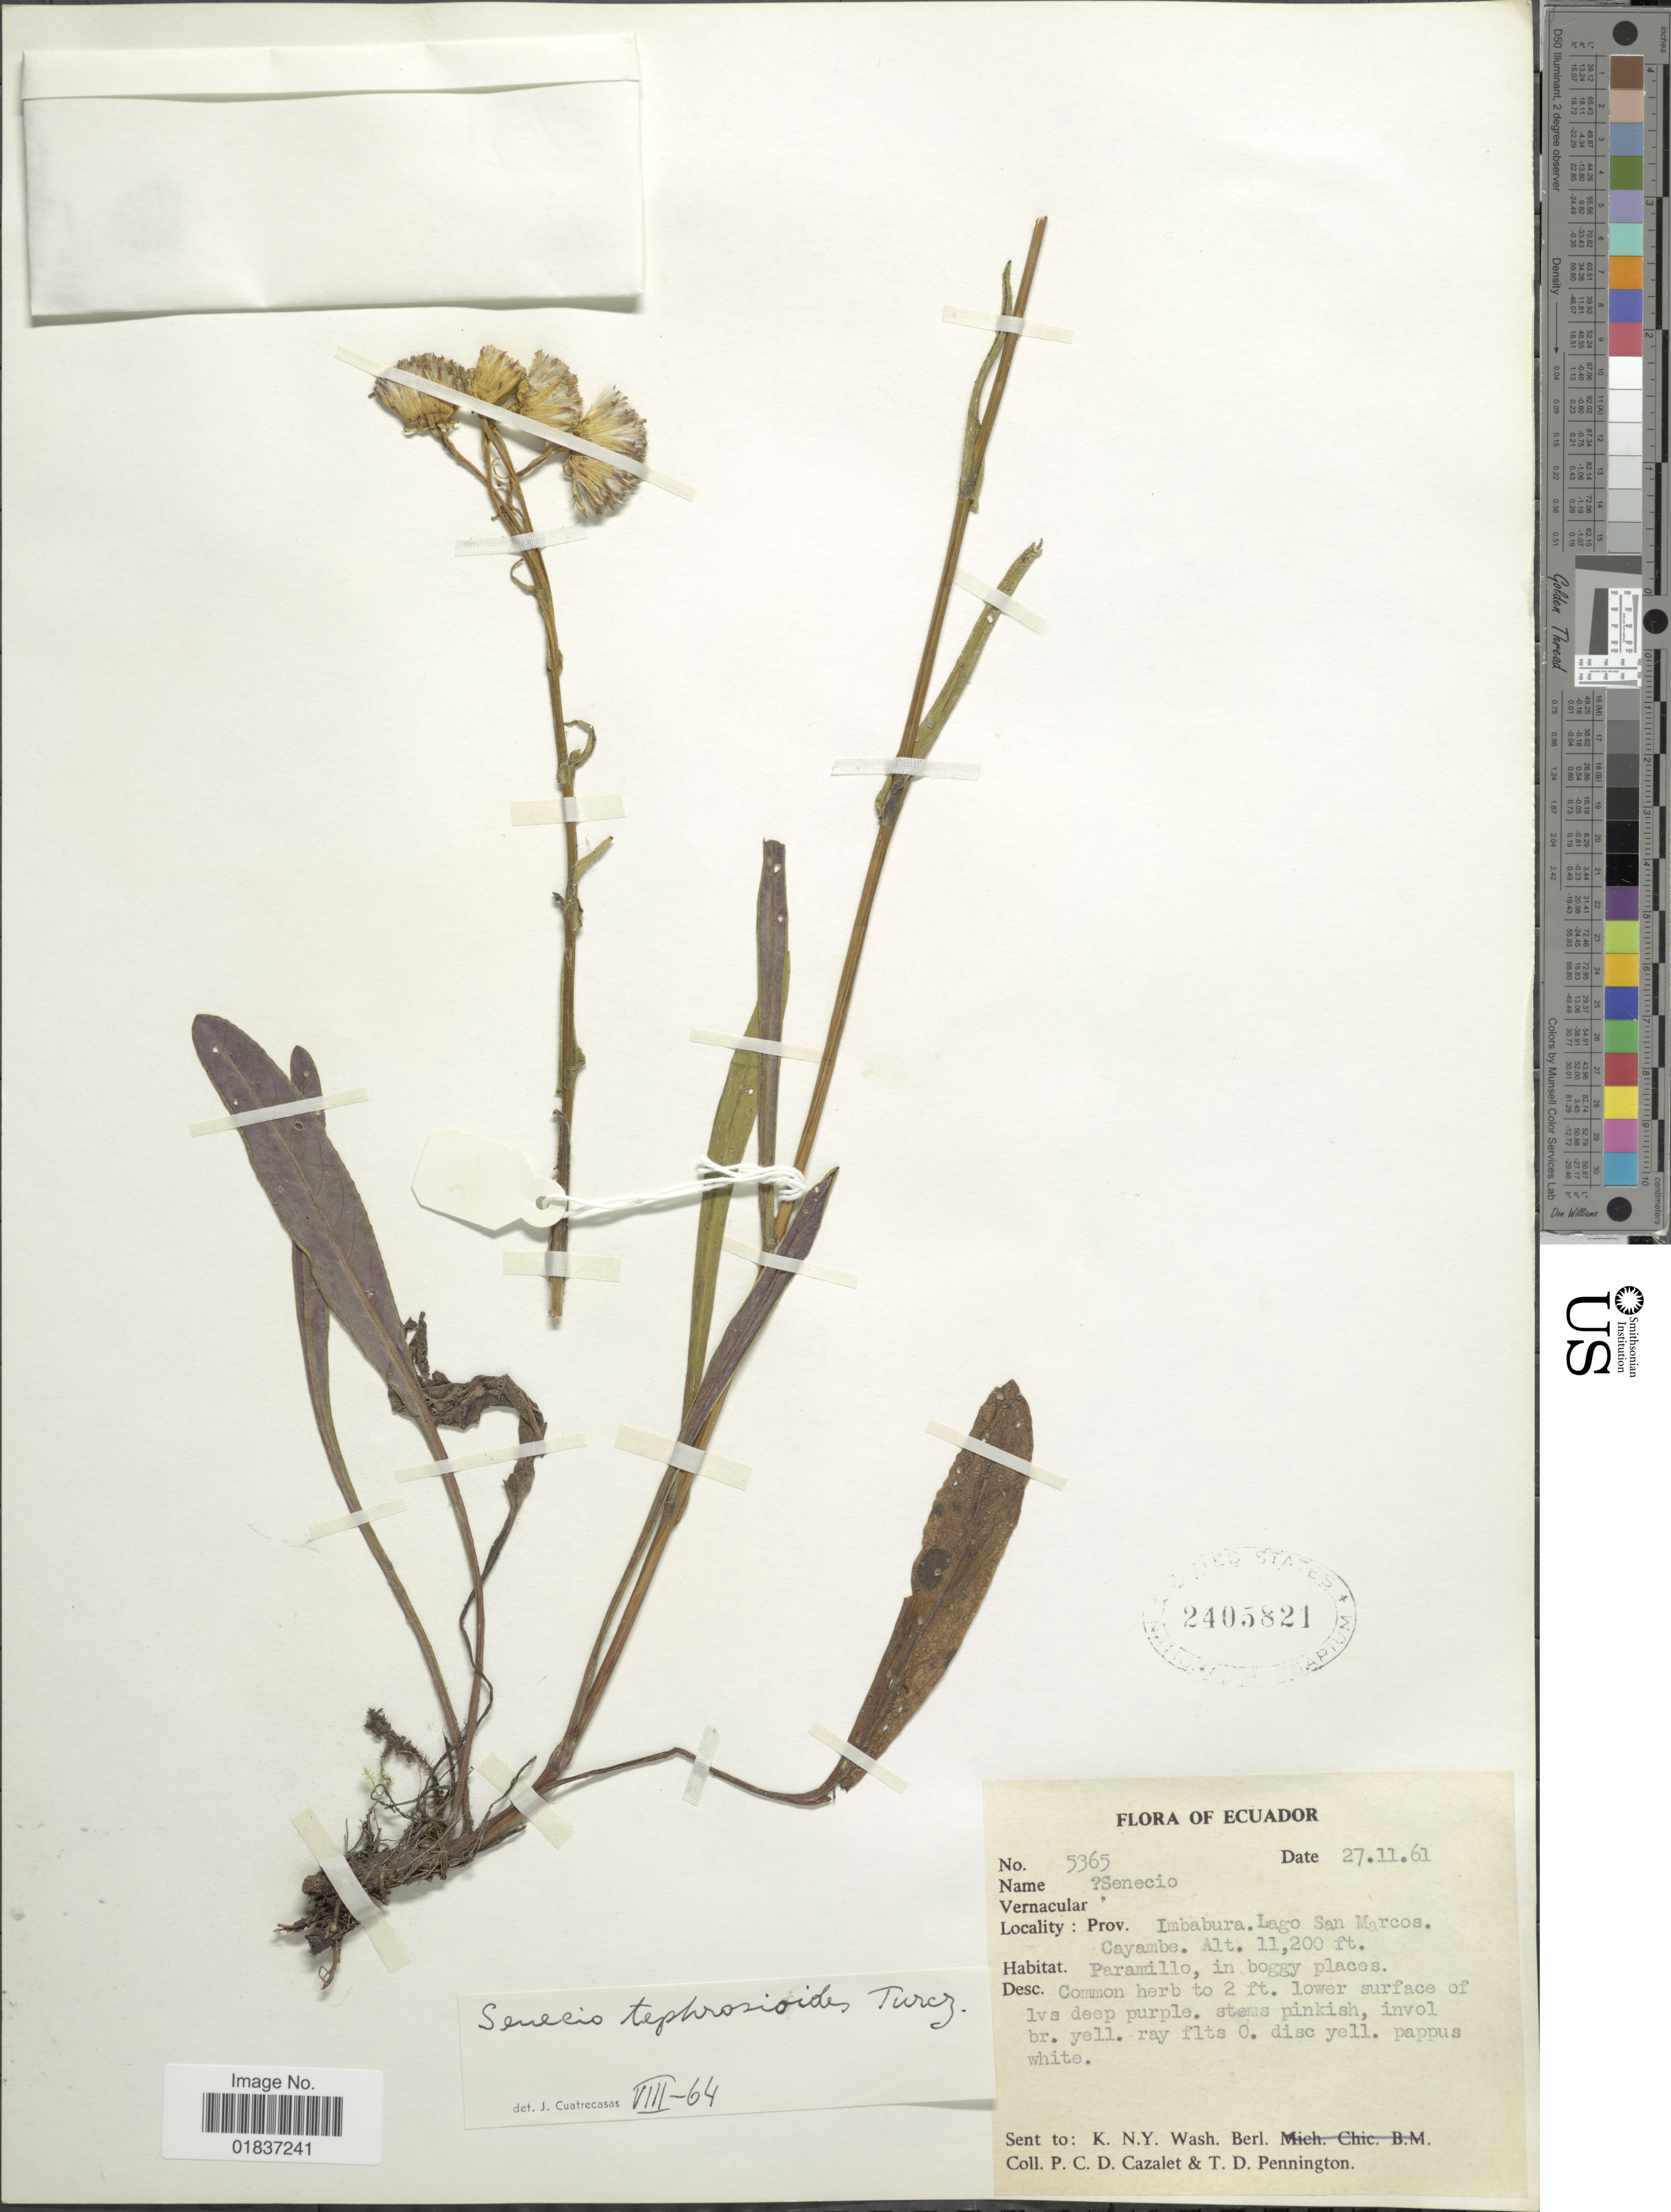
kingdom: Plantae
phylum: Tracheophyta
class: Magnoliopsida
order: Asterales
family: Asteraceae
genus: Senecio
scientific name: Senecio tephrosioides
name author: Turcz.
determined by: Salomon, Luciana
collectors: P. C. D. Cazalet & T. D. Pennington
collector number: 5356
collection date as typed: Transcribed d/m/y: 27/2/61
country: Ecuador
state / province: Imbabura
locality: Prov. Imbabura. Lago San Marcos. Cayambe.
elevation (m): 3414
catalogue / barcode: US 2405821